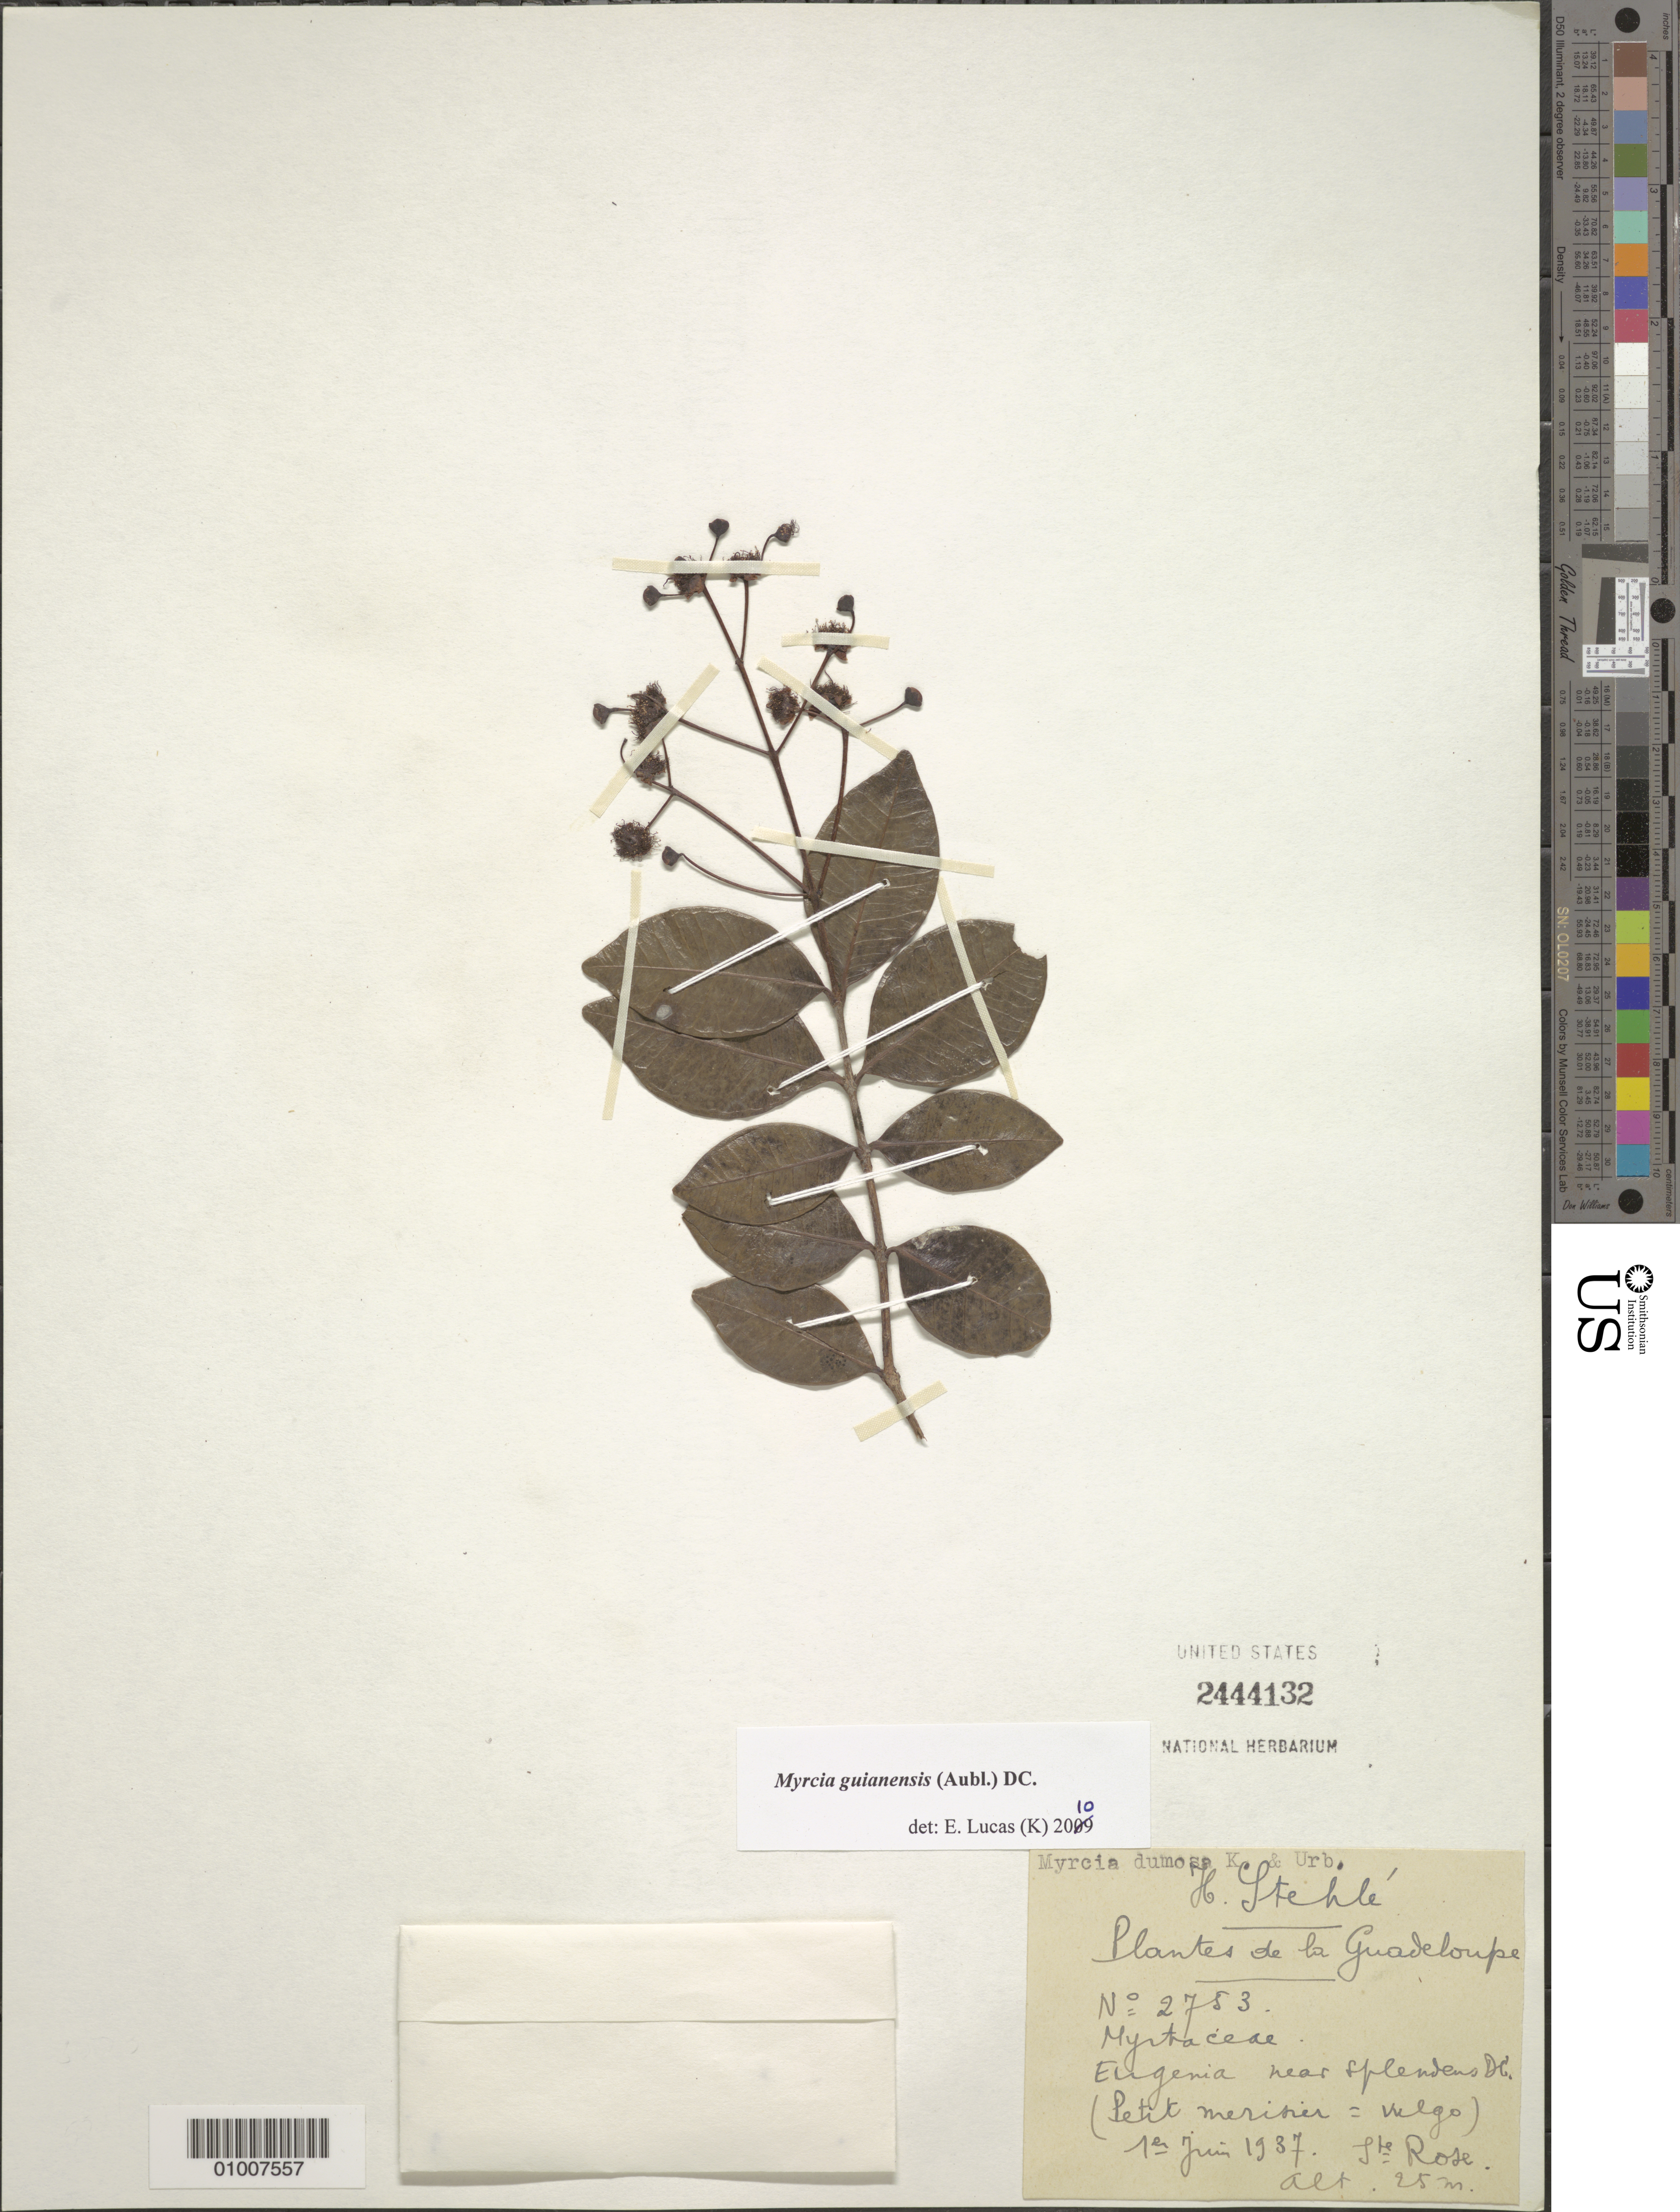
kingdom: Plantae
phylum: Tracheophyta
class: Magnoliopsida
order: Myrtales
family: Myrtaceae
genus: Myrcia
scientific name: Myrcia guianensis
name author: (Aubl.) DC.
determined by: Lucas, E.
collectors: H. Stehlé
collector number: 2753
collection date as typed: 01 Jun 1937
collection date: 1937-06-01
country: Guadeloupe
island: Basse Terre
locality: St. Rose. Eugenia, near Splendens DC.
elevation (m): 25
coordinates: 0 N, 0 E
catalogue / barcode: US 2444132